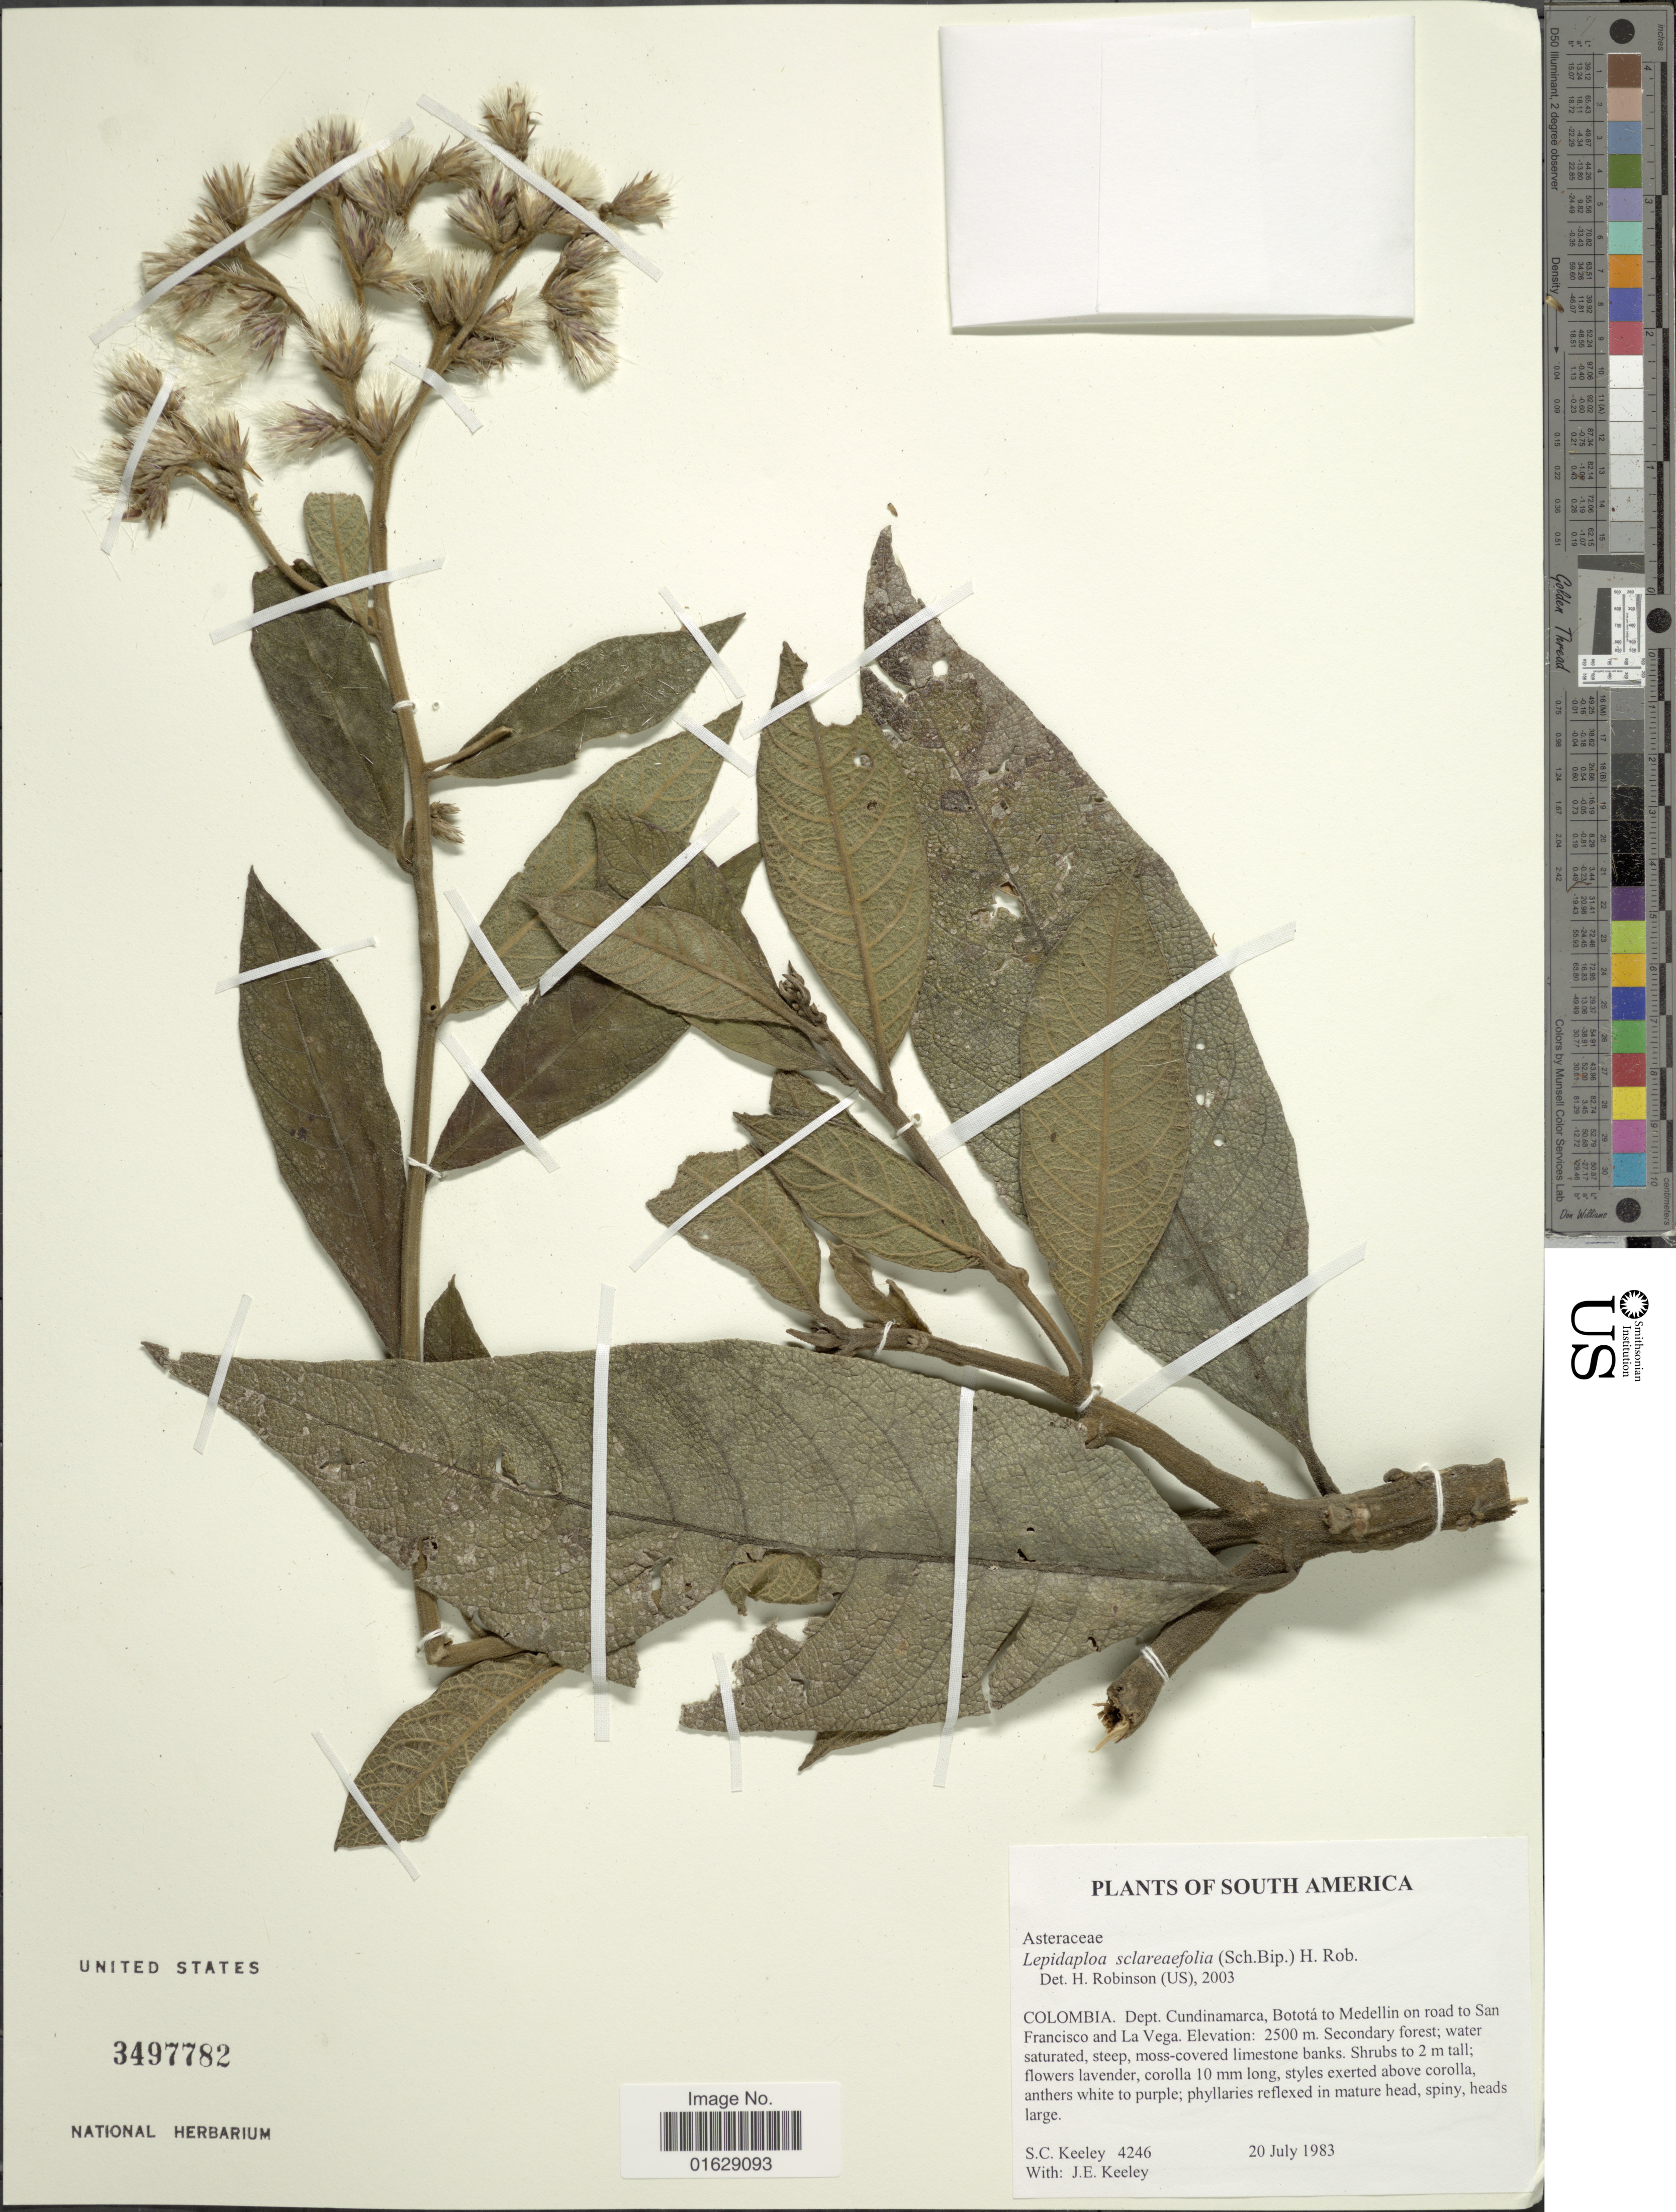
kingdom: Plantae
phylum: Tracheophyta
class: Magnoliopsida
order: Asterales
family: Asteraceae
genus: Lepidaploa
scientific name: Lepidaploa sclareaefolia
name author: (Sch. Bip.) H. Rob.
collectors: S. C. Keeley & J. E. Keeley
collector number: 4246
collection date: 1983-07-20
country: Colombia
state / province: Cundinamarca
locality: Botota to Medellin on road to San Francisco and La Vega.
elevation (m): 2500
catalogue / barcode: US 3497782